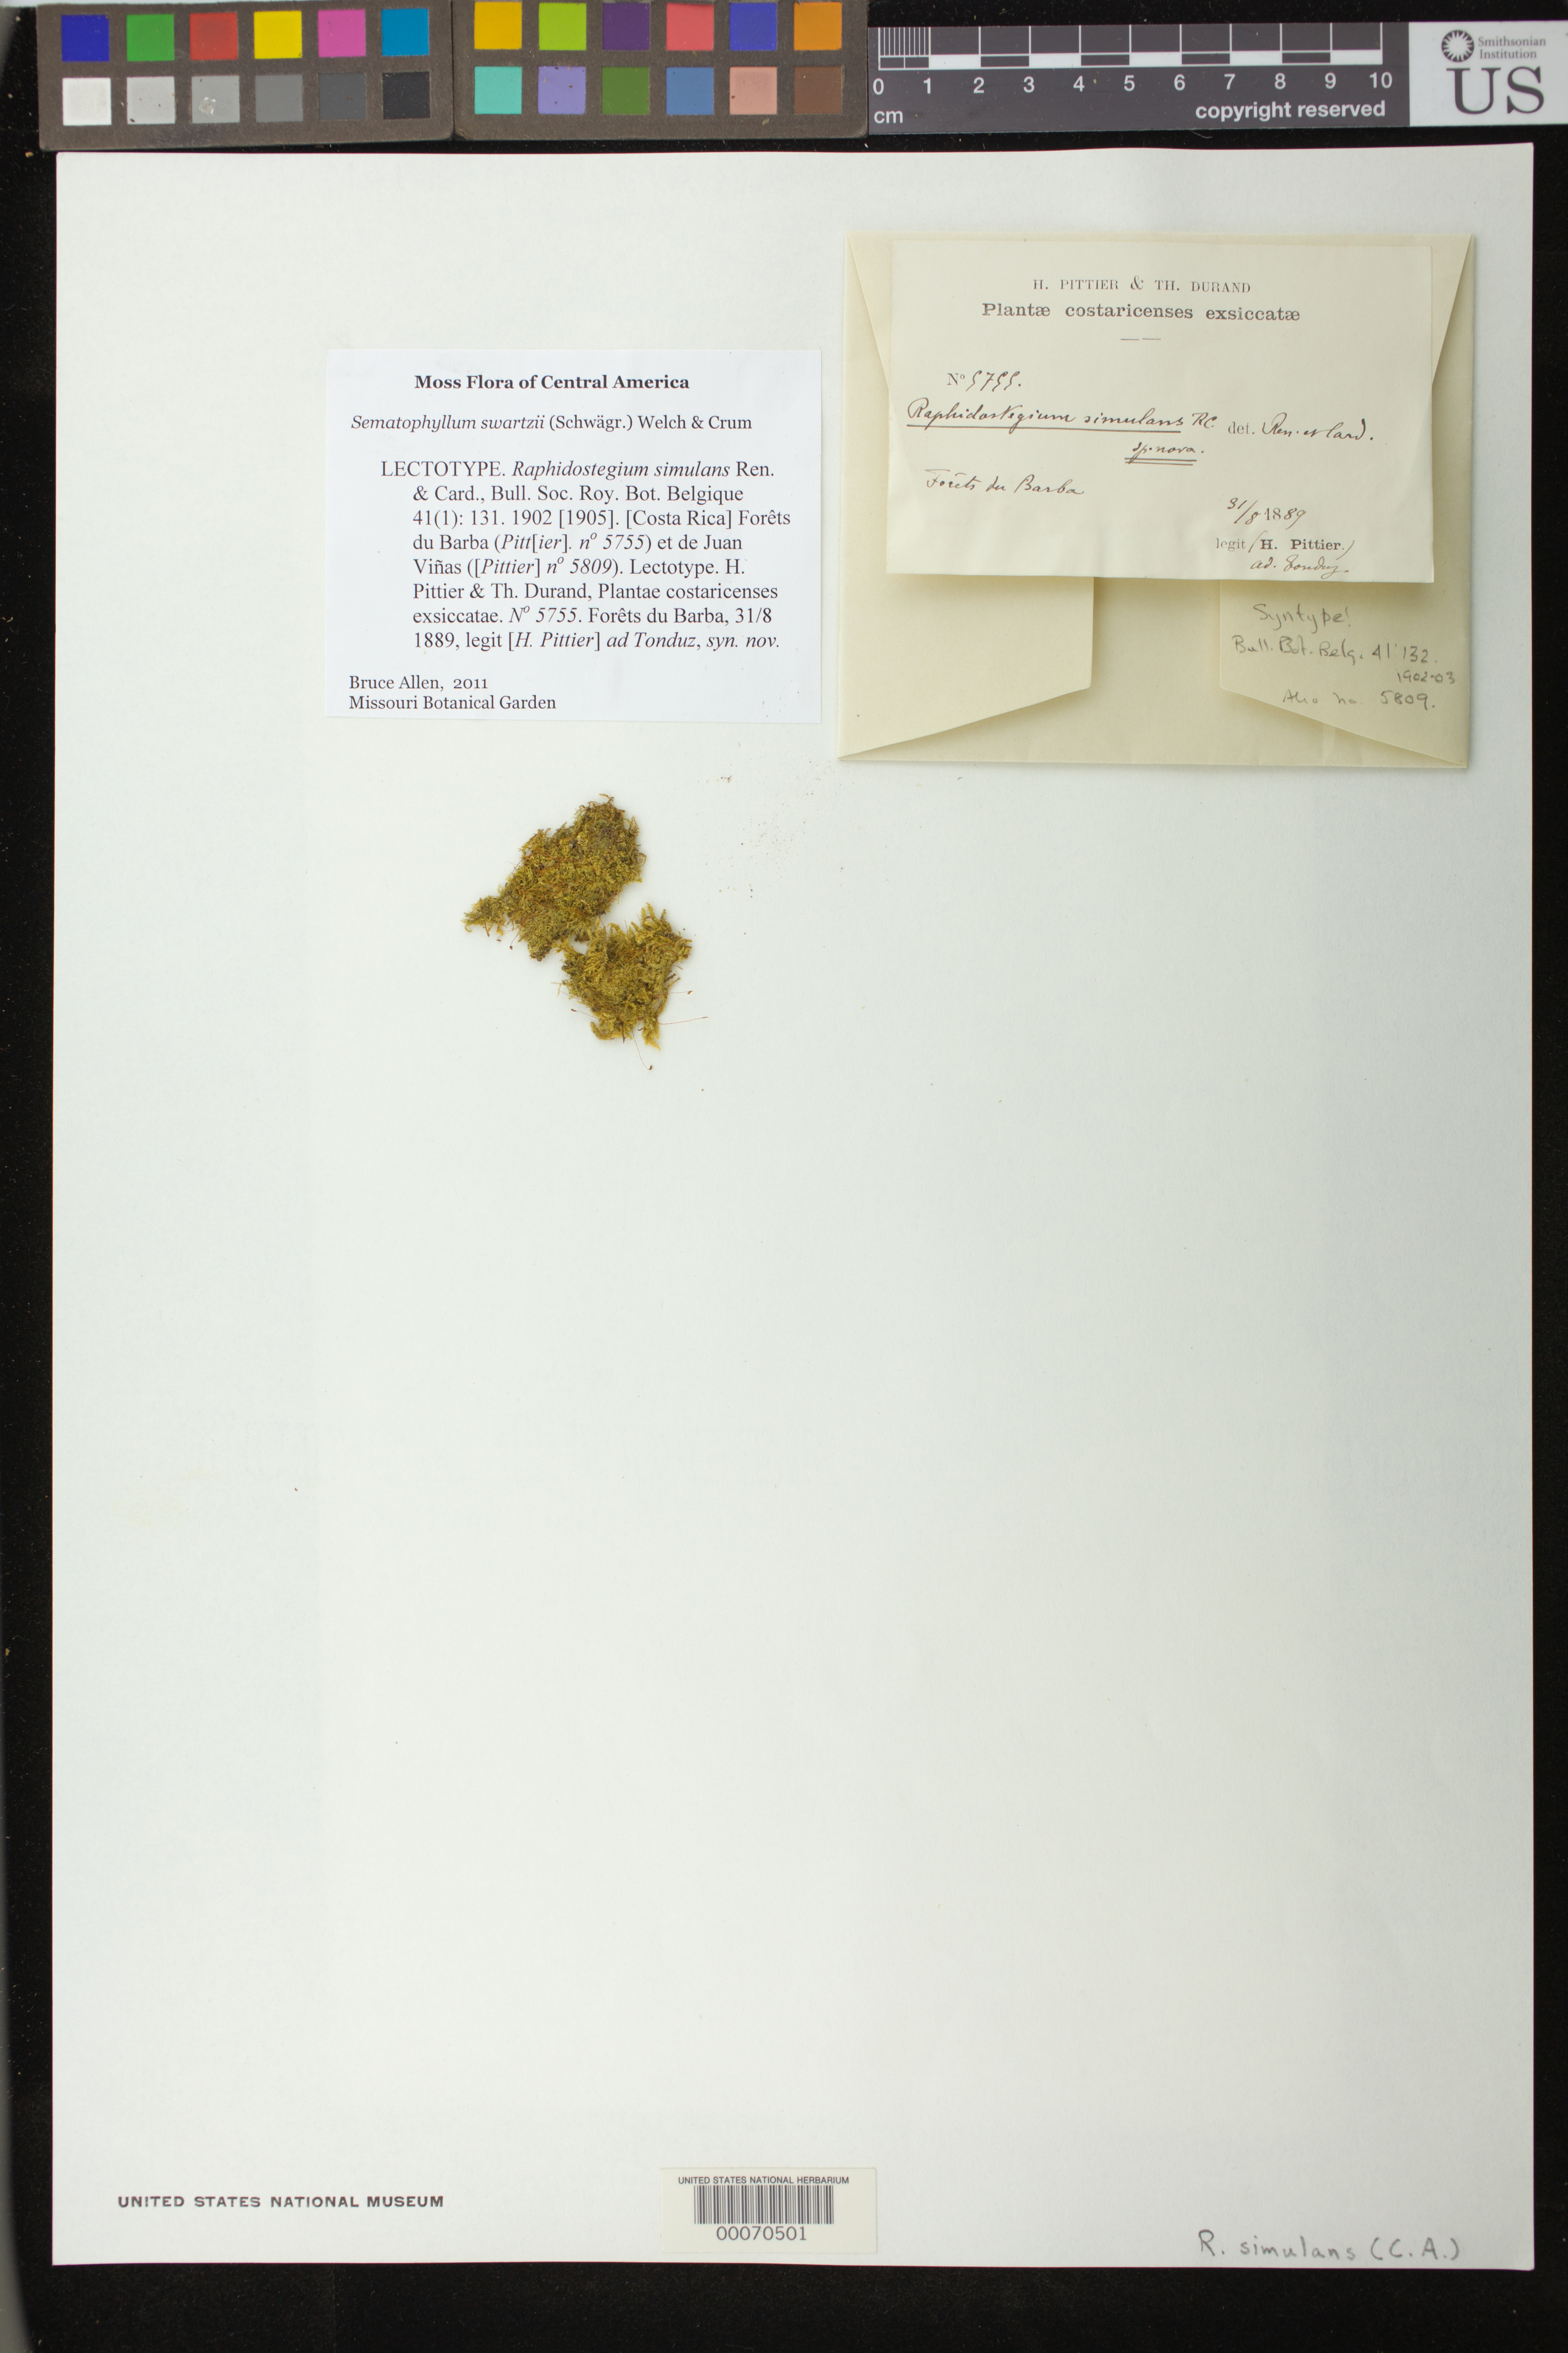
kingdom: Plantae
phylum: Bryophyta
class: Bryopsida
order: Hypnales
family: Sematophyllaceae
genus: Rhaphidostegium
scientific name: Rhaphidostegium simulans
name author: Renauld & Cardot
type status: Syntype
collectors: A. Tonduz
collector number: [Pittier] 9799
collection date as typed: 31 Aug 1889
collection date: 1889-08-31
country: Costa Rica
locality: Forets du Barba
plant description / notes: Annotated as lectotype by B. Allen (2011)